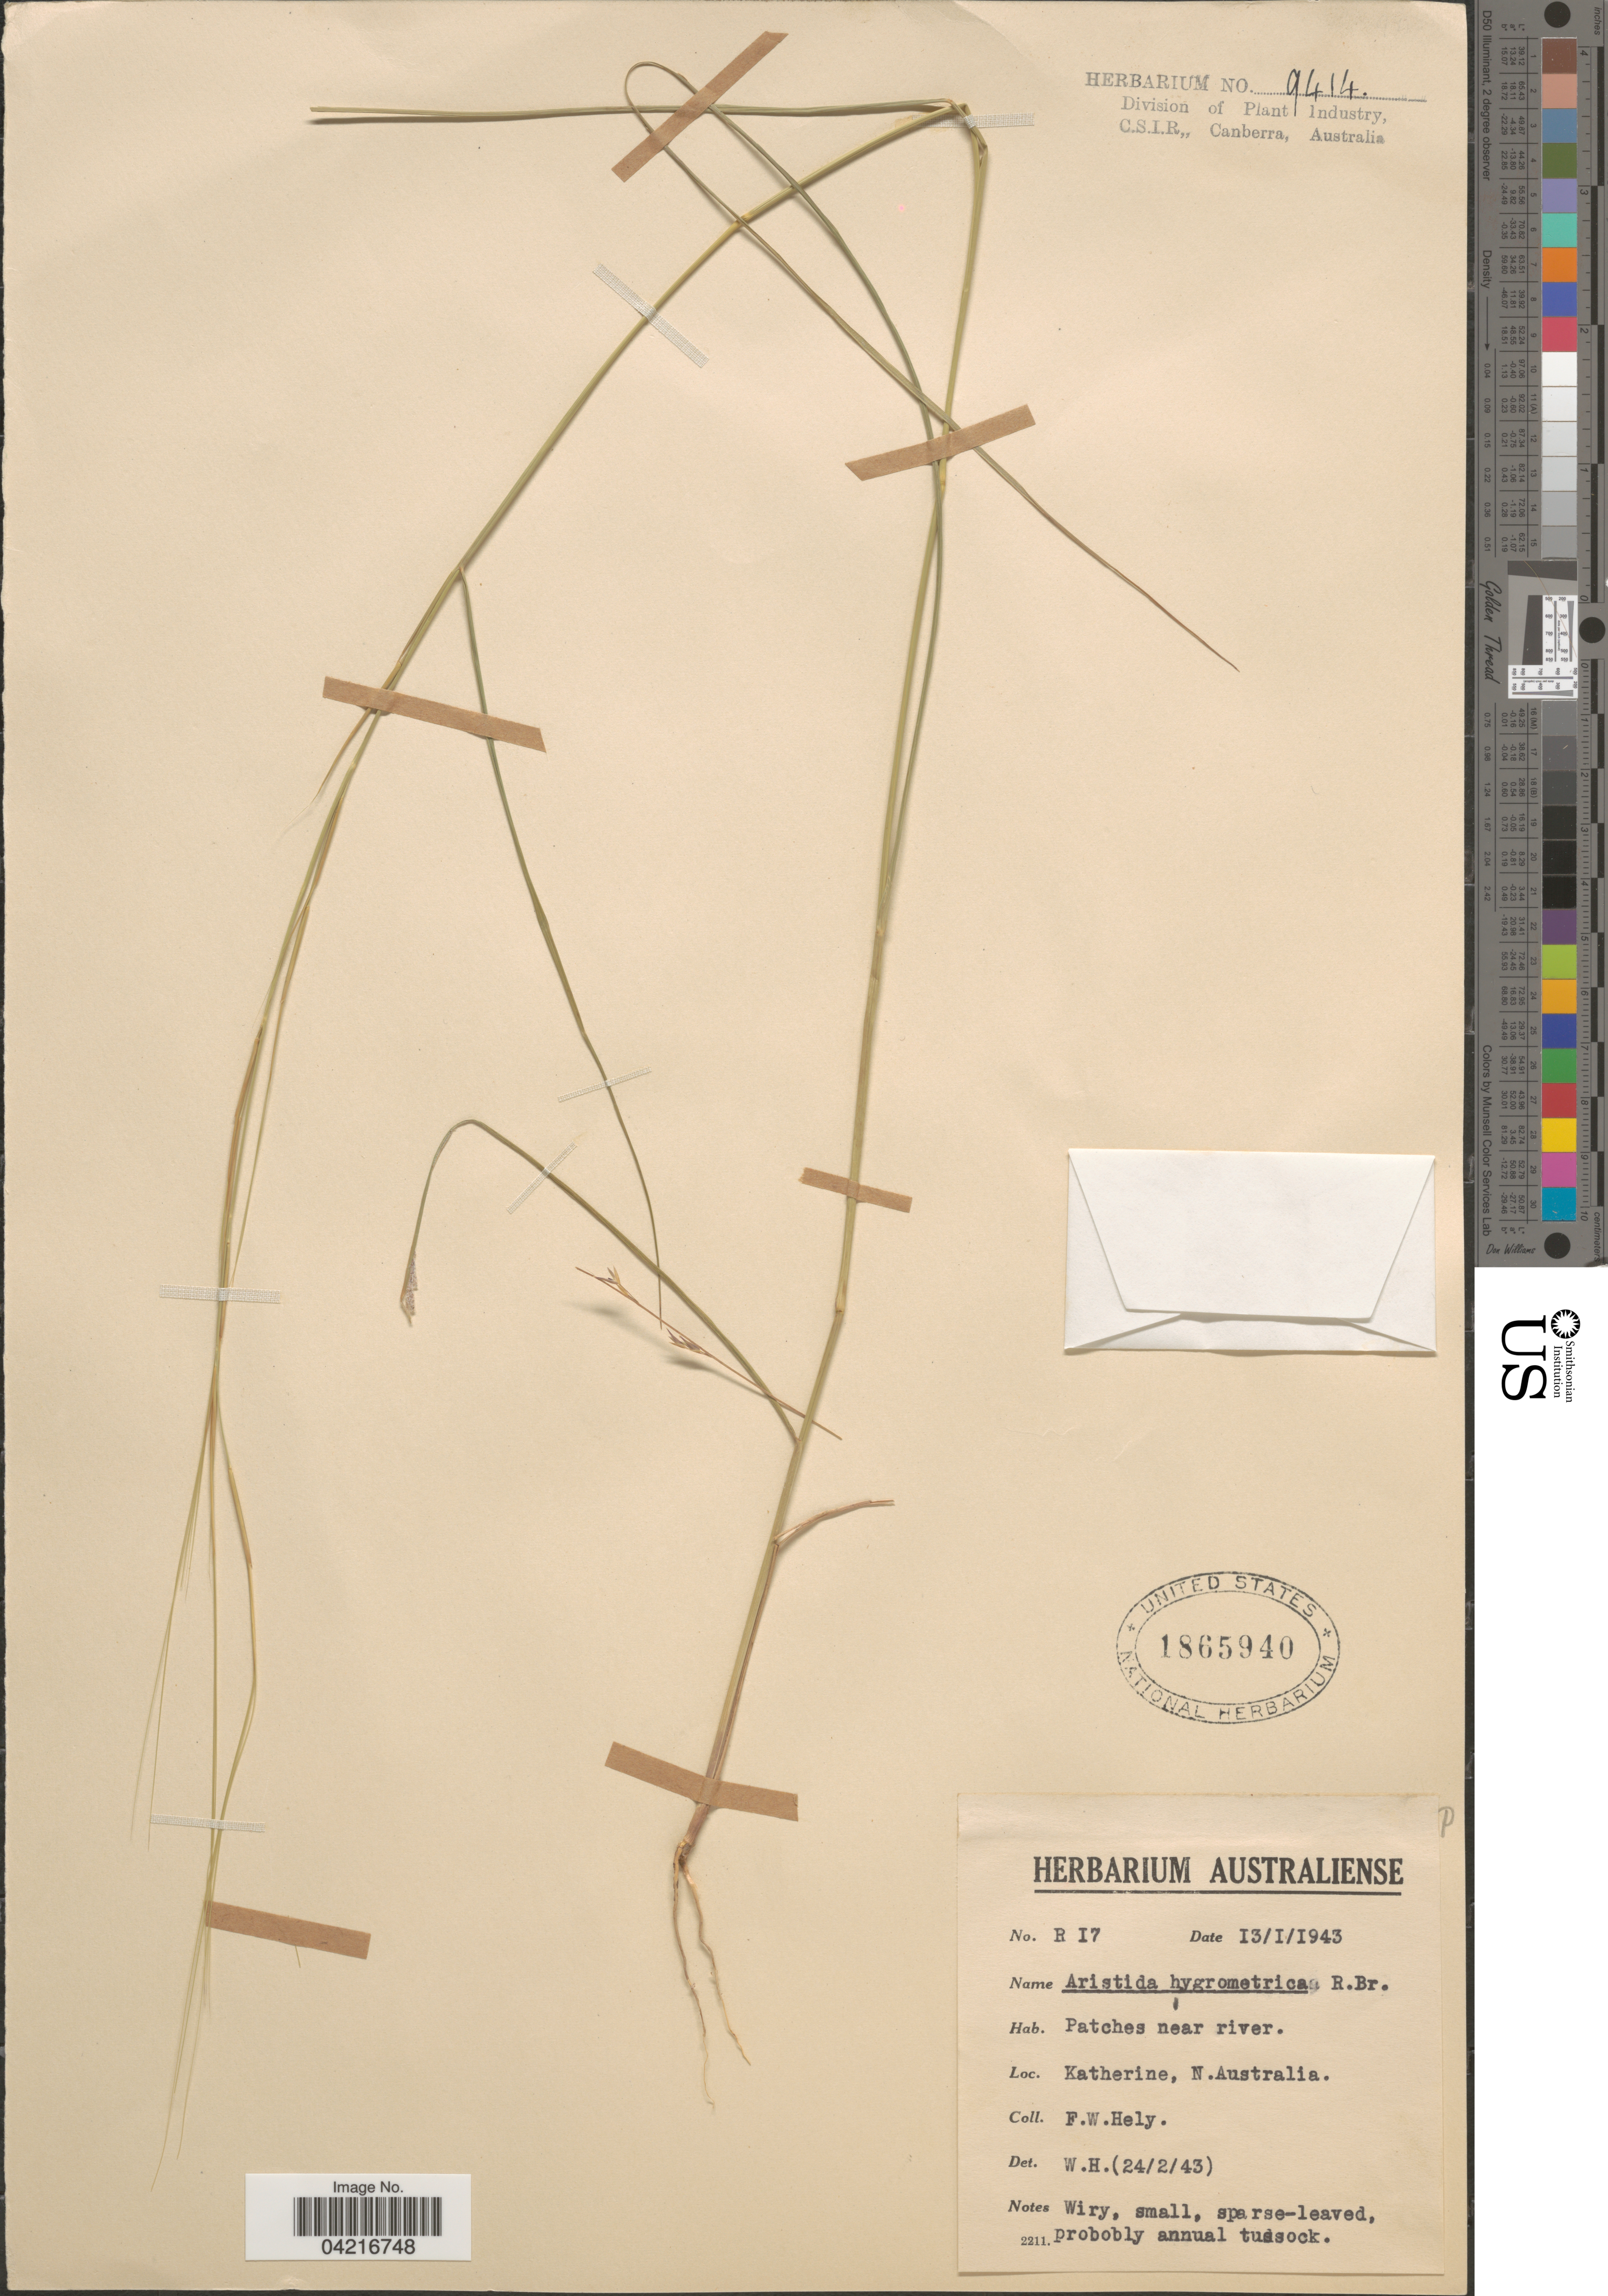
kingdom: Plantae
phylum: Tracheophyta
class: Liliopsida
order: Poales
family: Poaceae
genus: Aristida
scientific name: Aristida hygrometrica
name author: R. Br.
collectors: F. Hely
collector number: R17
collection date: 1943-01-13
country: Australia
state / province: Northern Territory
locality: Patches near river. Katherine, N. Australia.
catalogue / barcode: US 1865940